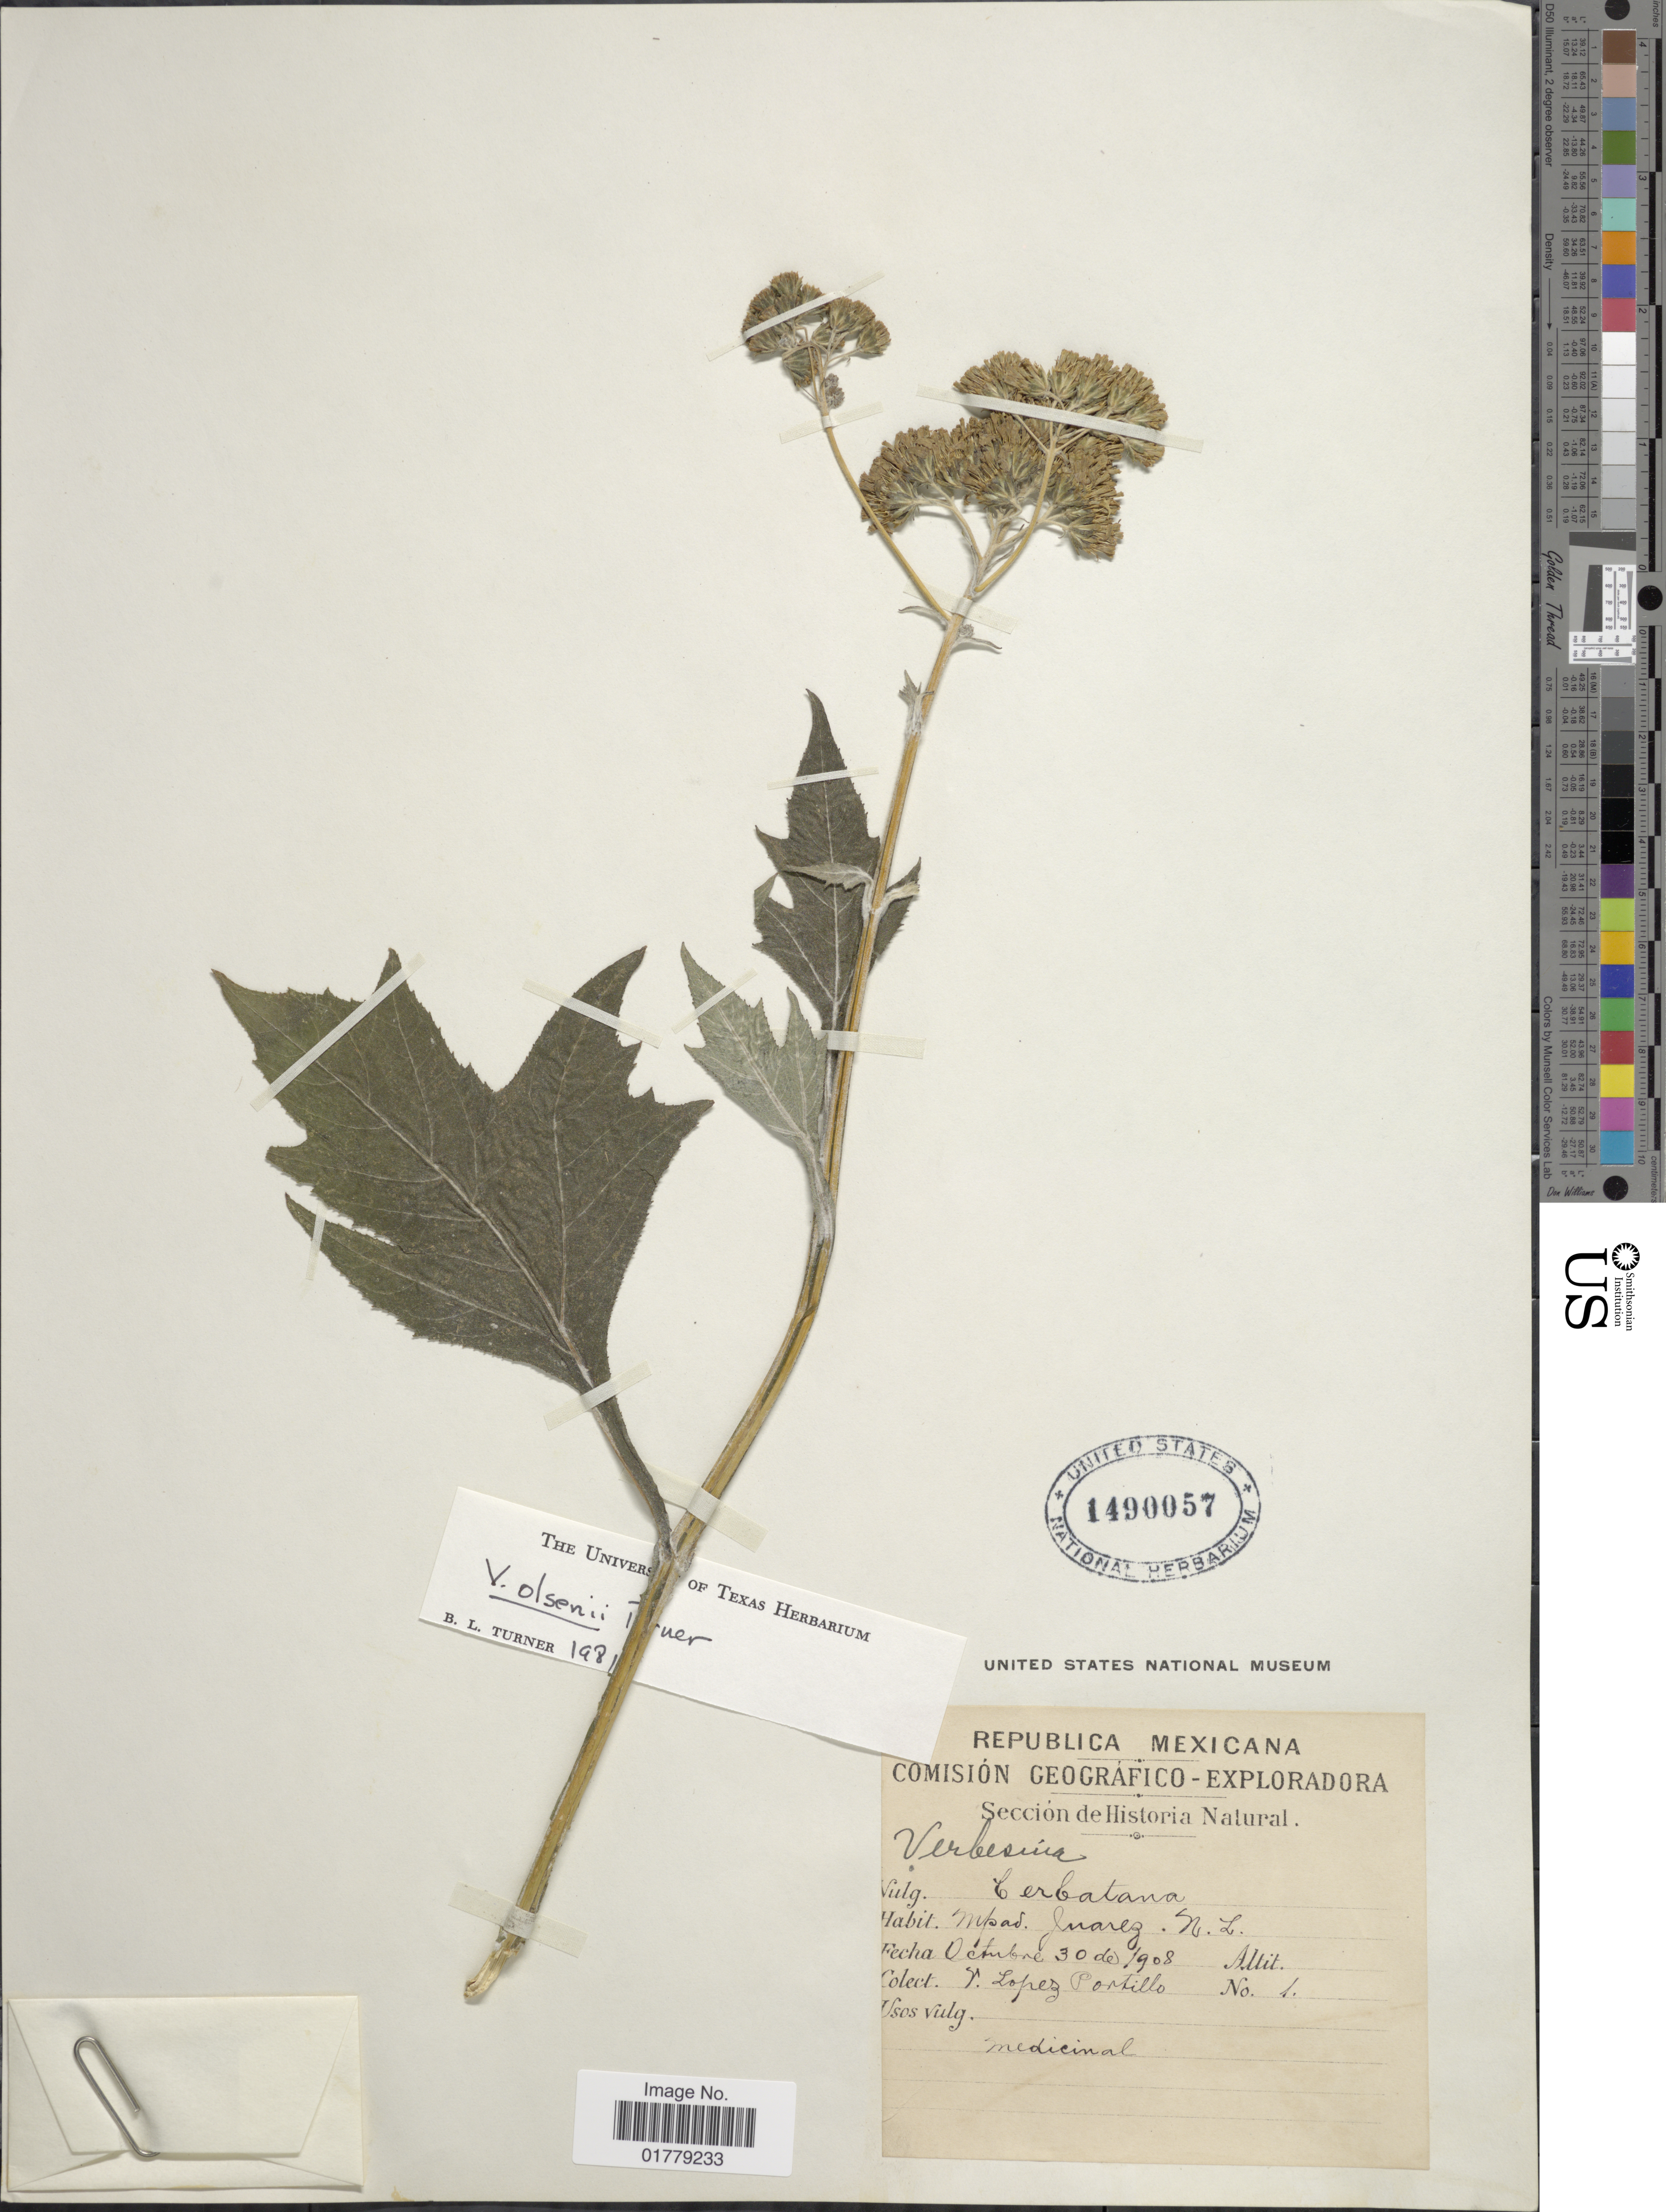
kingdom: Plantae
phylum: Tracheophyta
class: Magnoliopsida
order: Asterales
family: Asteraceae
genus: Verbesina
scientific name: Verbesina olsenii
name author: Turner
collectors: López Portillo, V.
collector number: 1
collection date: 1908-10-30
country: Mexico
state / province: Nuevo León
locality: Mpad. Juarez N.L.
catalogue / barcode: US 1490057